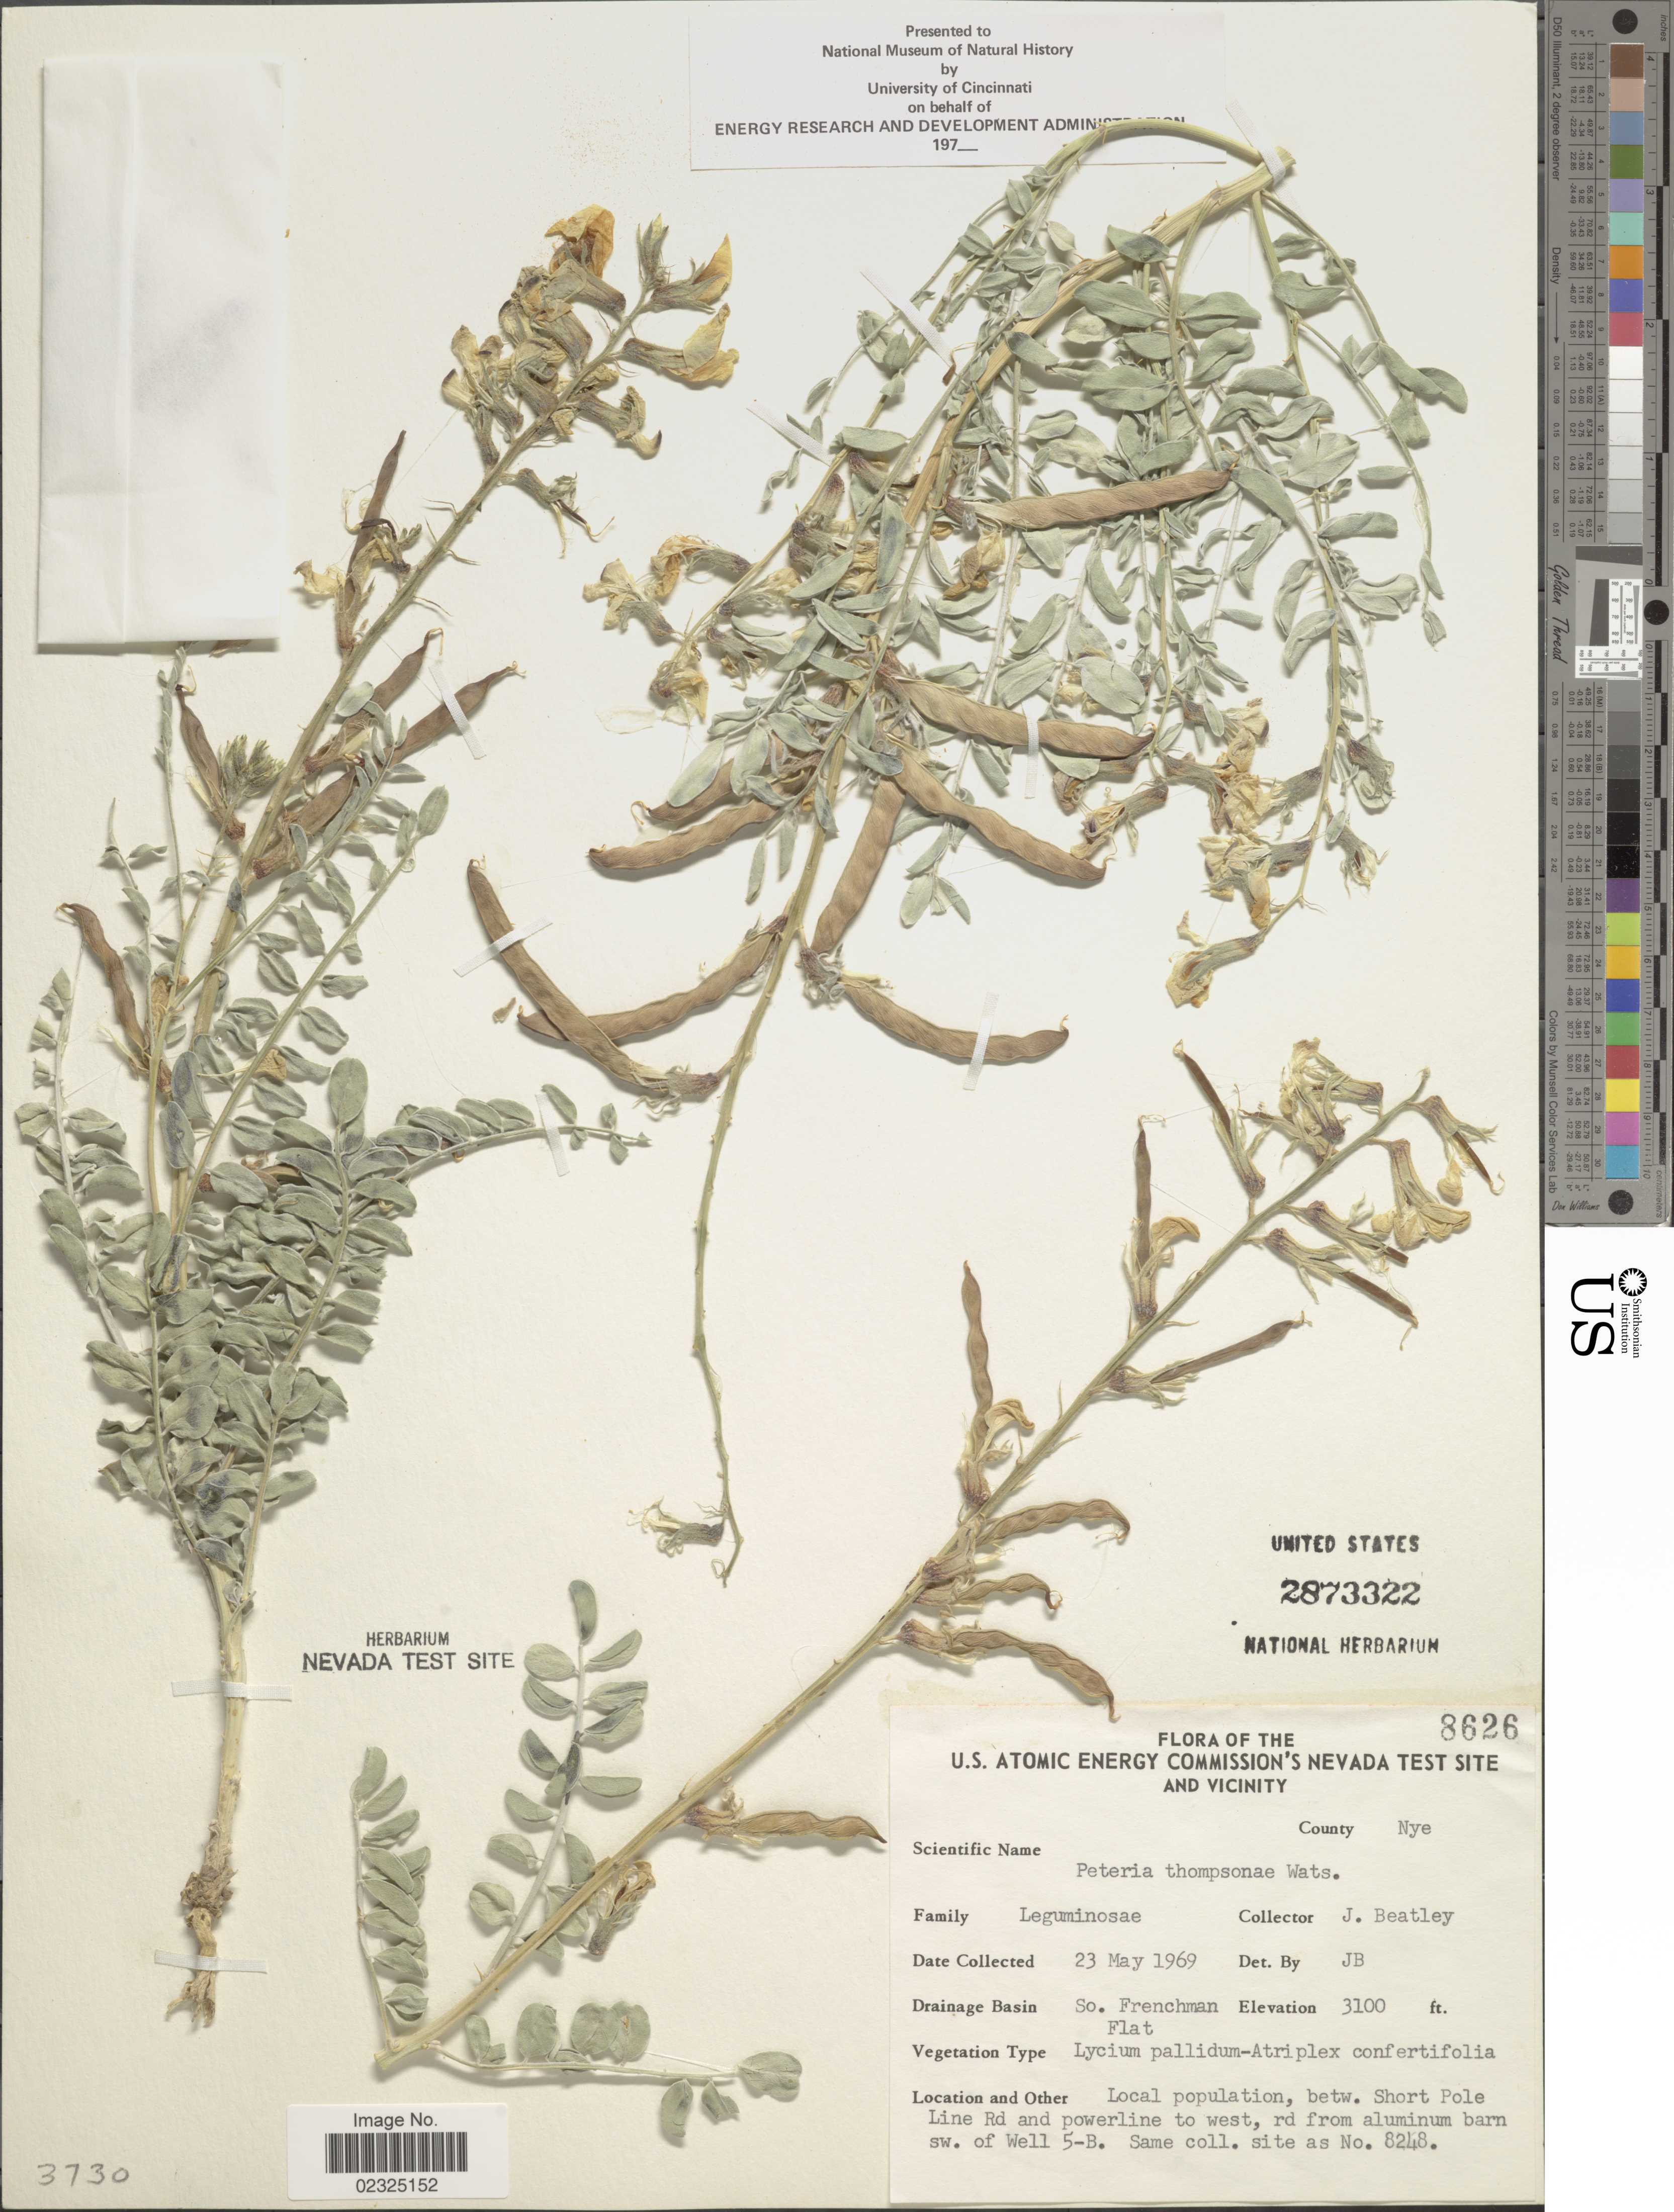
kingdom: Plantae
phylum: Tracheophyta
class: Magnoliopsida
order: Fabales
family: Fabaceae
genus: Peteria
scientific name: Peteria thompsonae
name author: S. Watson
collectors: J. C. Beatley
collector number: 8626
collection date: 1969-05-23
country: United States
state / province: Nevada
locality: Nevda's test site and vicinity [unsure placement], County Nye, drainage baisn So. Frenchman, local population, betw. Short Pole Line Rd and powerline to west, rd from aluminum barn sw. of Well 5-B.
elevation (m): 945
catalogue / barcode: US 2873322